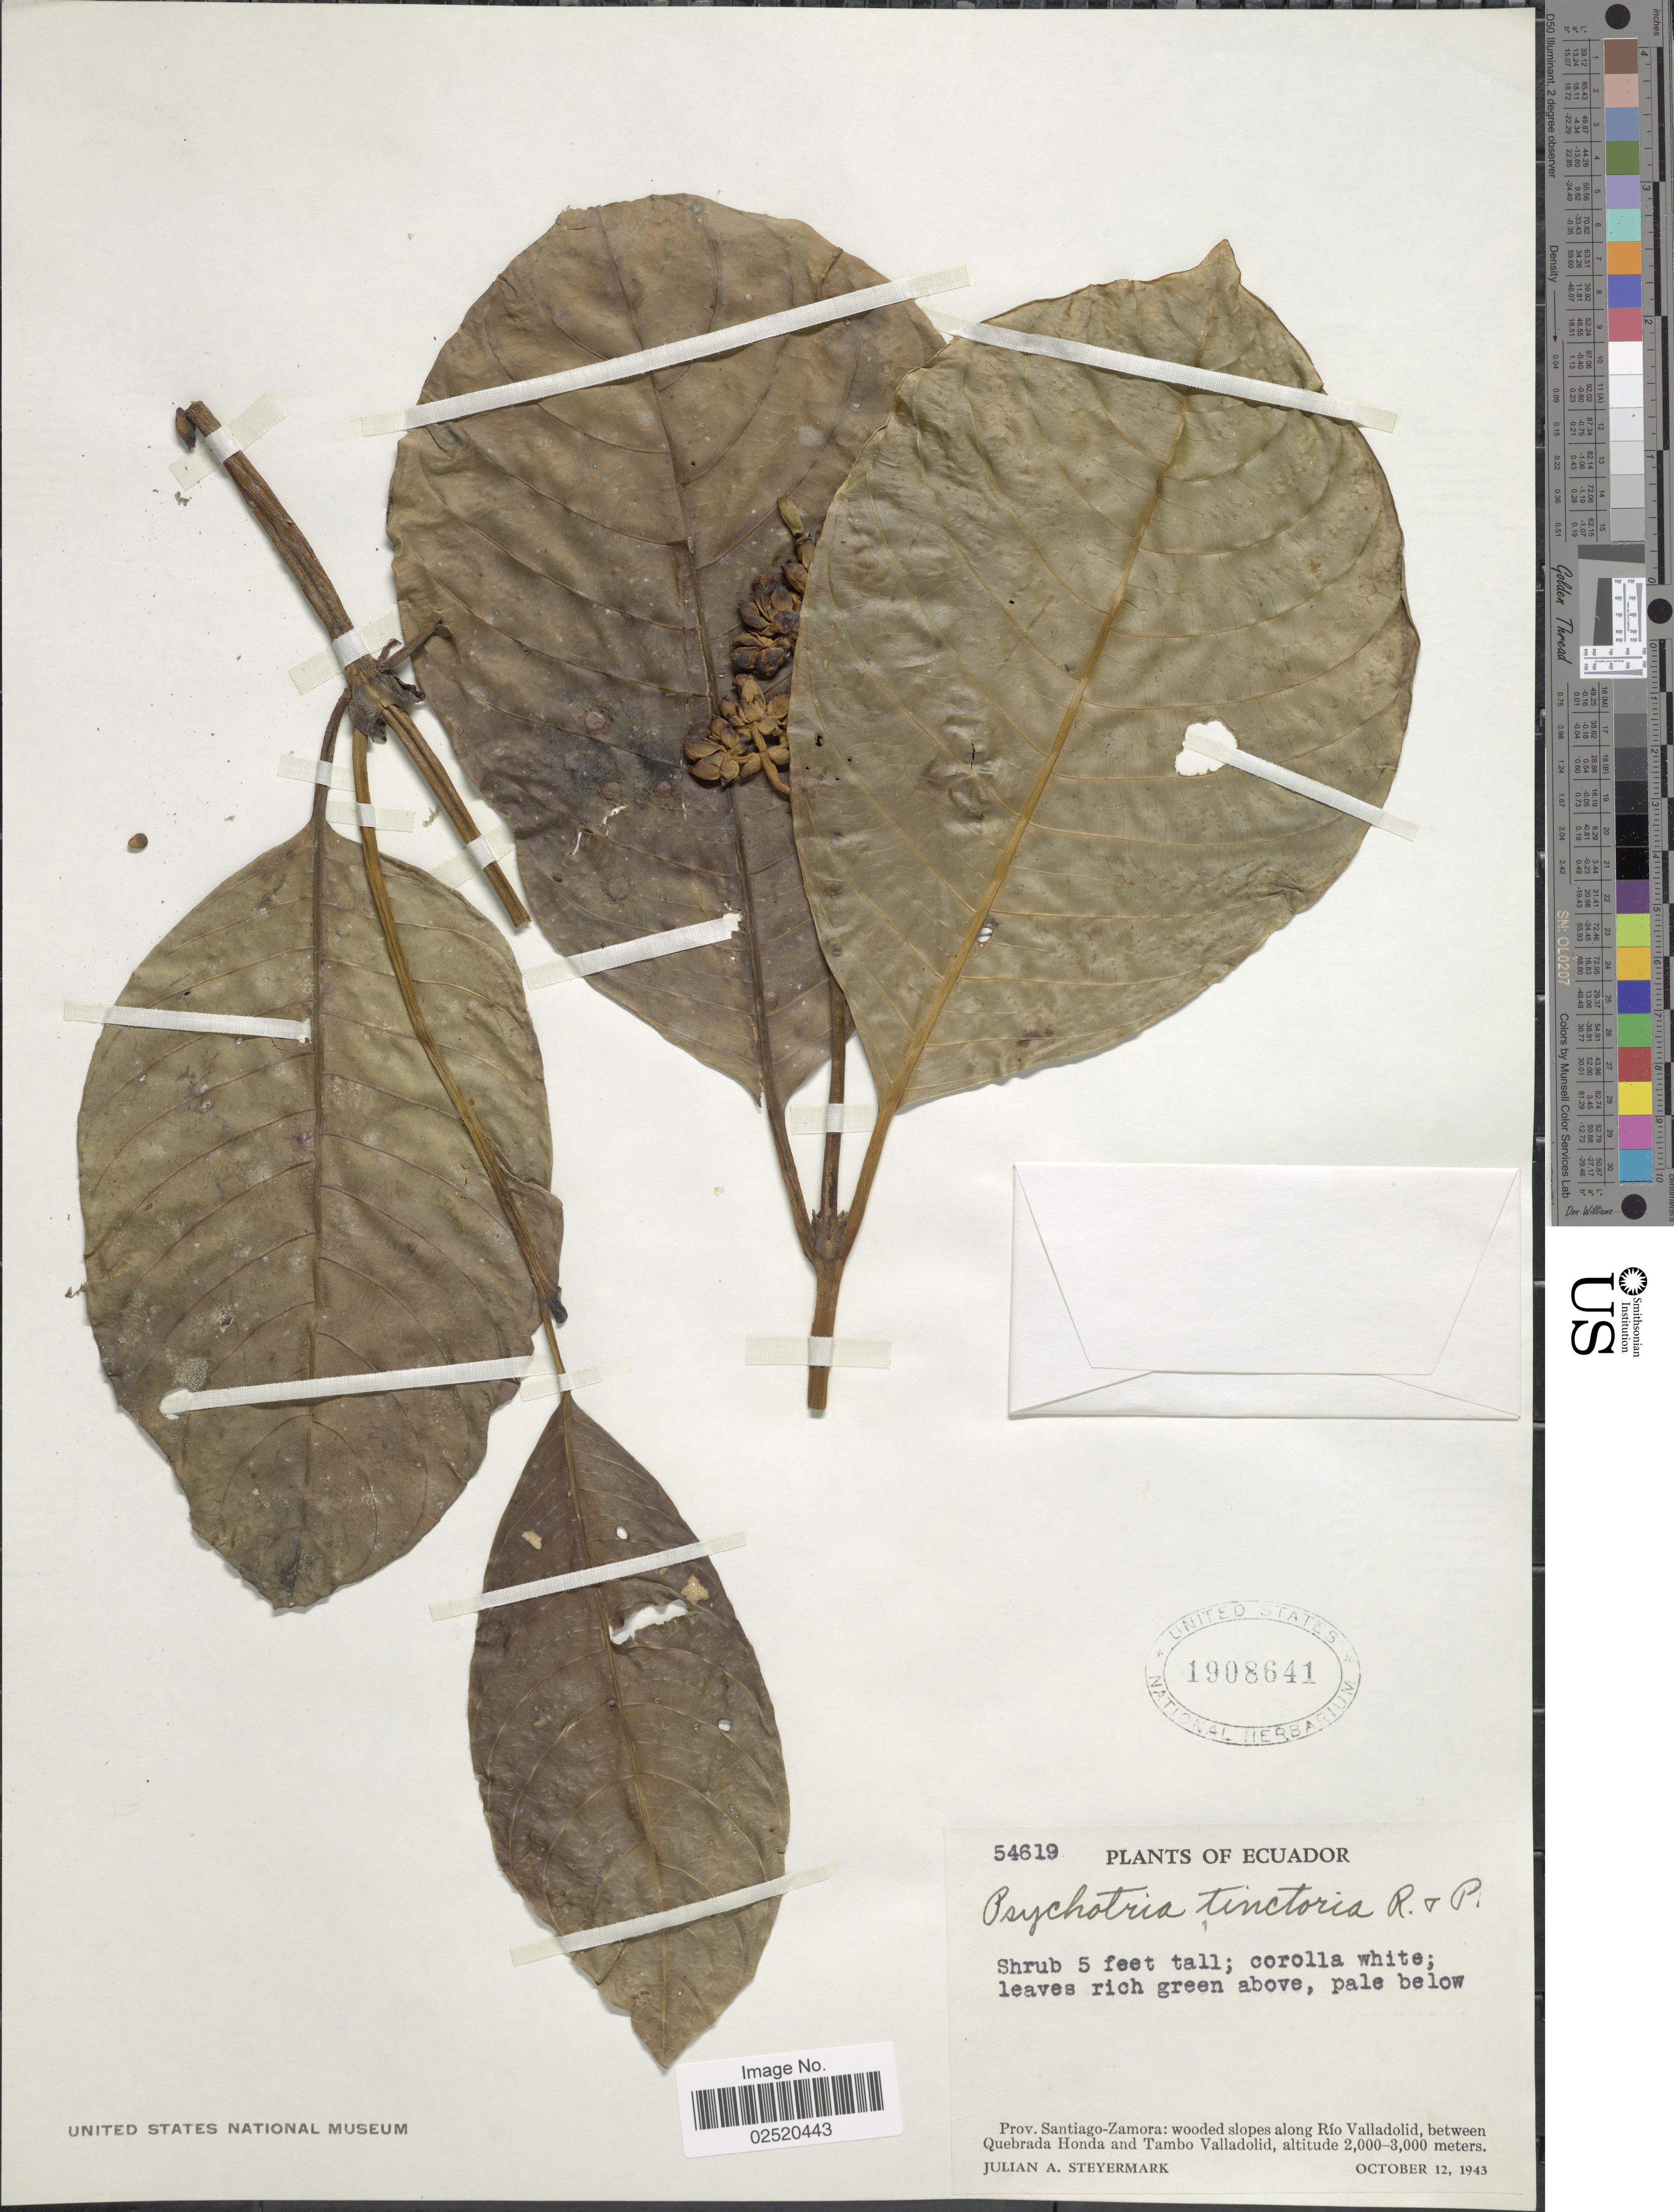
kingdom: Plantae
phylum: Tracheophyta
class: Magnoliopsida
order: Gentianales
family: Rubiaceae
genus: Psychotria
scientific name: Psychotria tinctoria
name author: Ruiz & Pav.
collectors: J. Steyermark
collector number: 54619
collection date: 1943-10-12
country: Ecuador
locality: Prov. Santiago-Zamora: along Río Valladolid between Quebrada Honda and Tambo Valladolid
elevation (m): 2000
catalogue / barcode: US 1908641